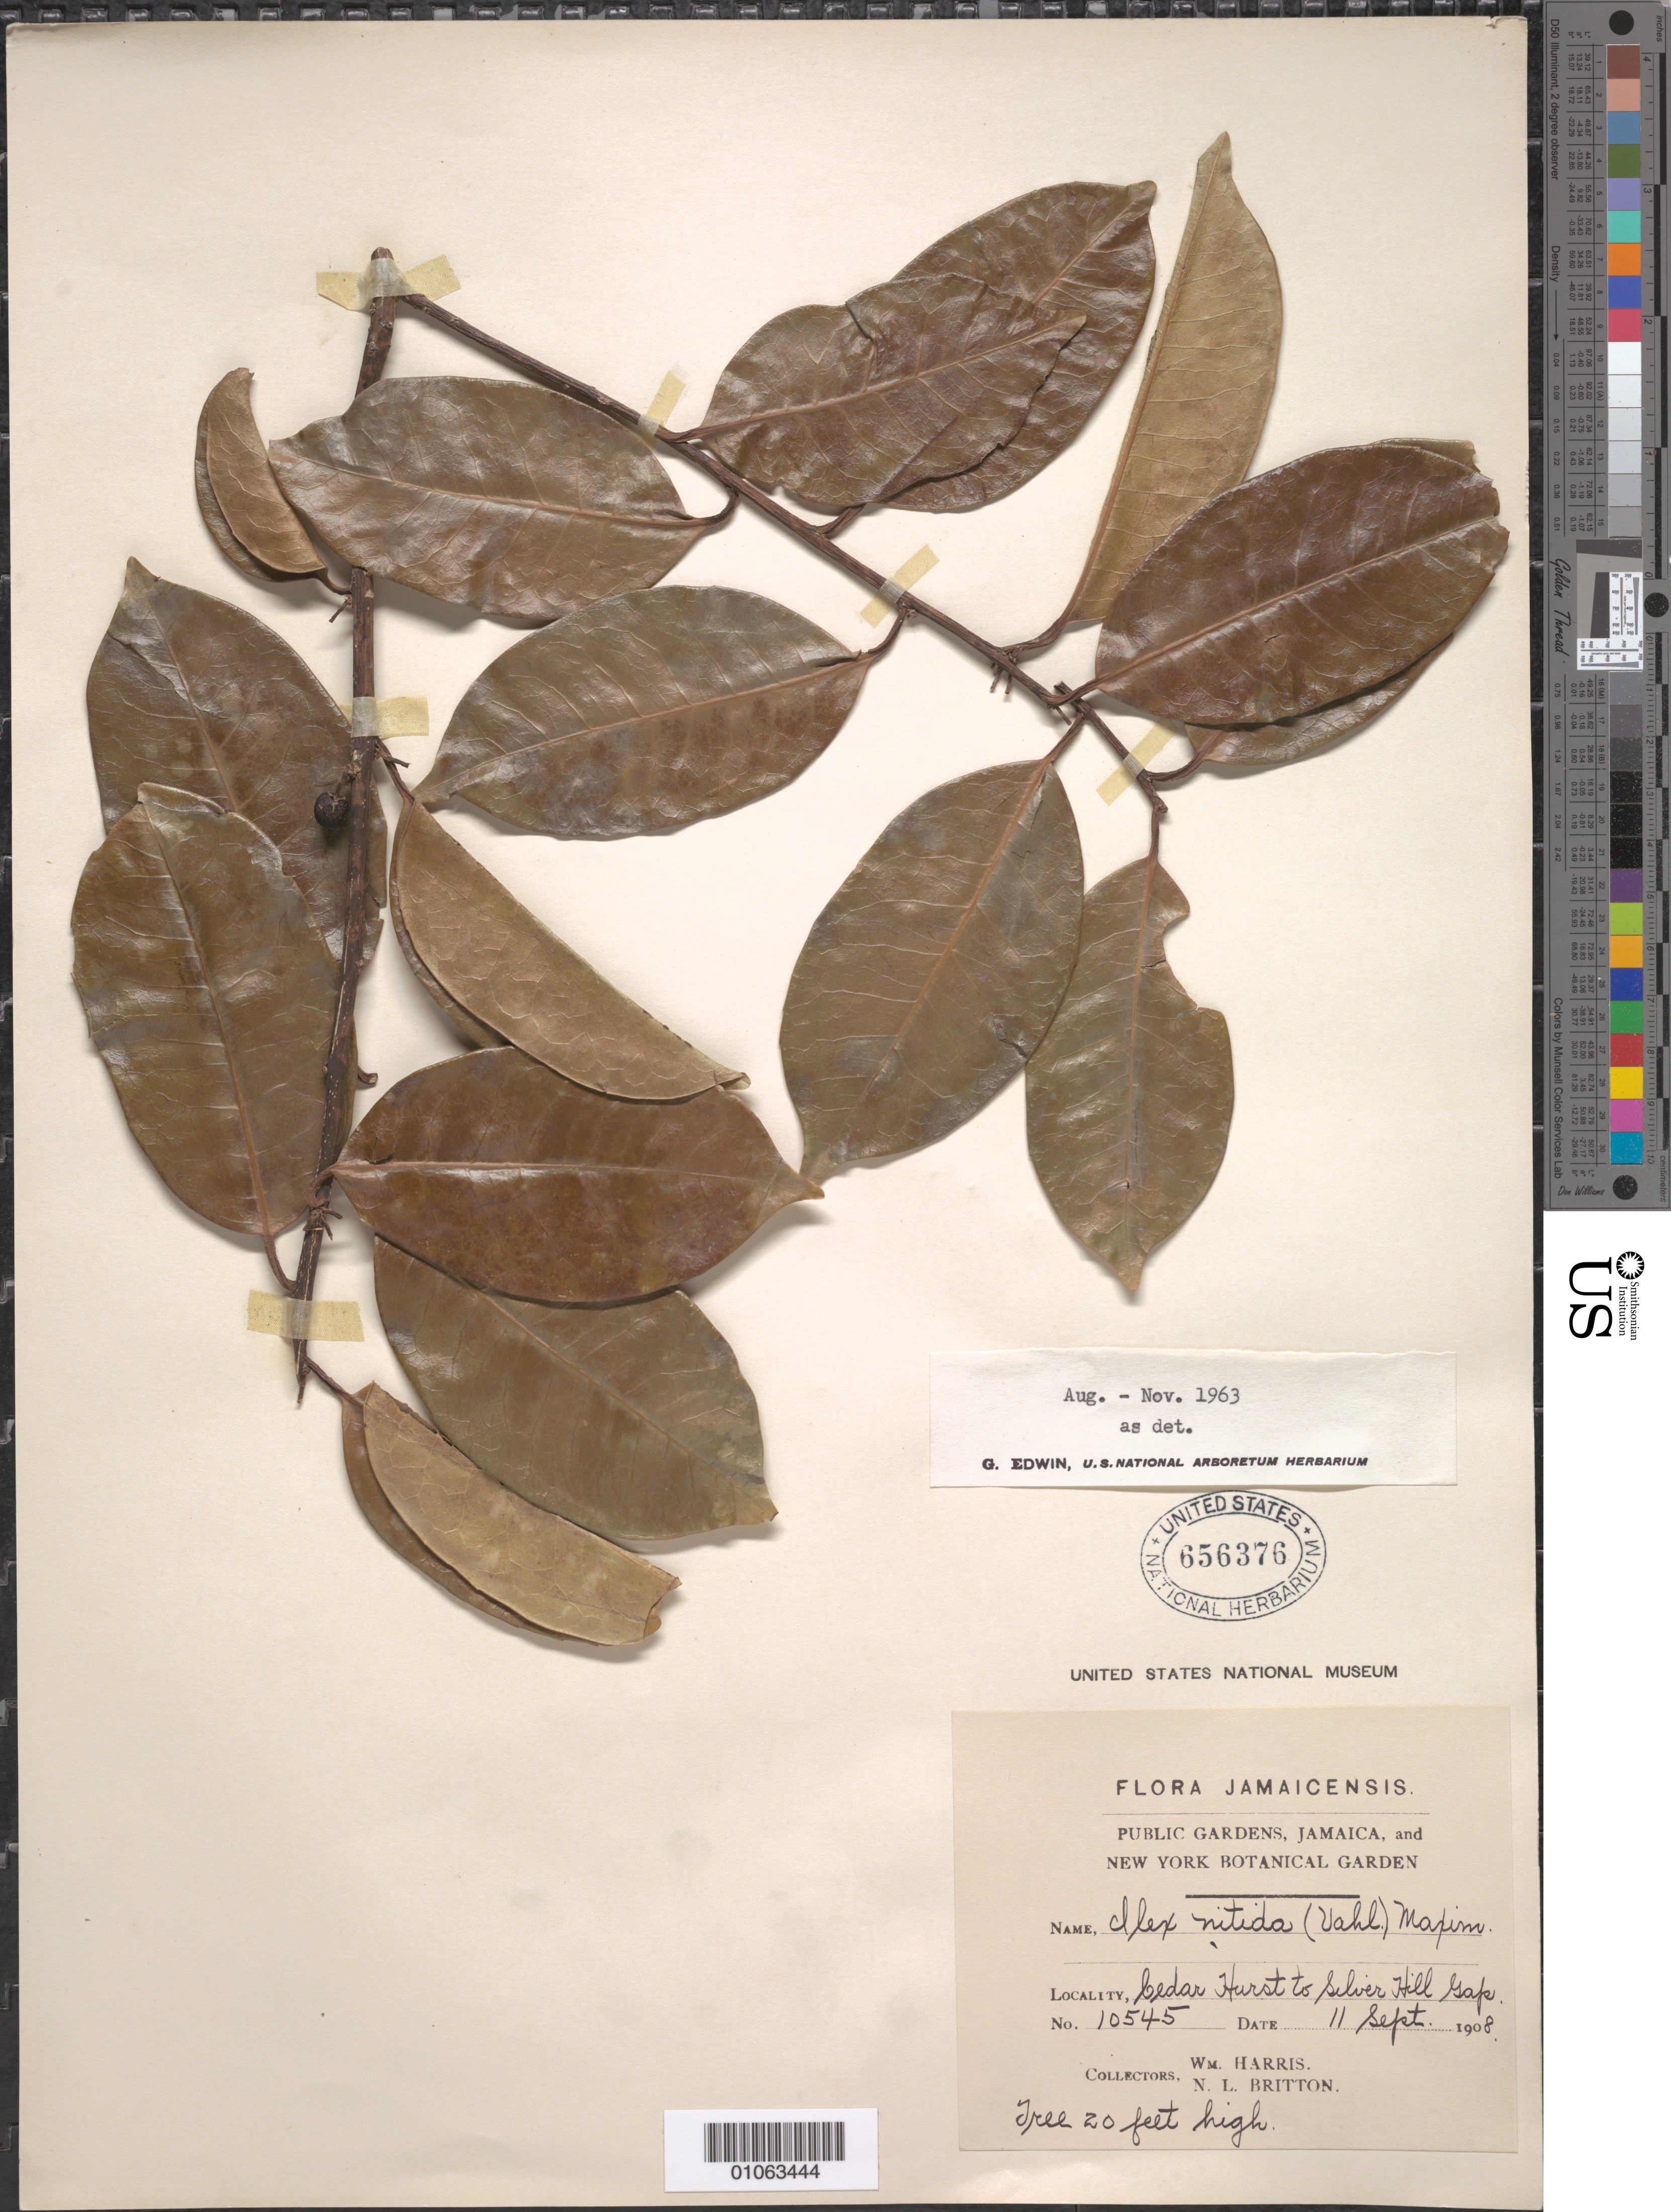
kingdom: Plantae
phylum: Tracheophyta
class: Magnoliopsida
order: Aquifoliales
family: Aquifoliaceae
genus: Ilex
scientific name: Ilex nitida f. alexandri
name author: Loes.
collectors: W. Harris & N. Britton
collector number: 10545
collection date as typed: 11 Sep 1908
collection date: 1908-09-11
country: Jamaica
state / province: Portland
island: Jamaica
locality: Silver Hills Gap.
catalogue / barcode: US 656376